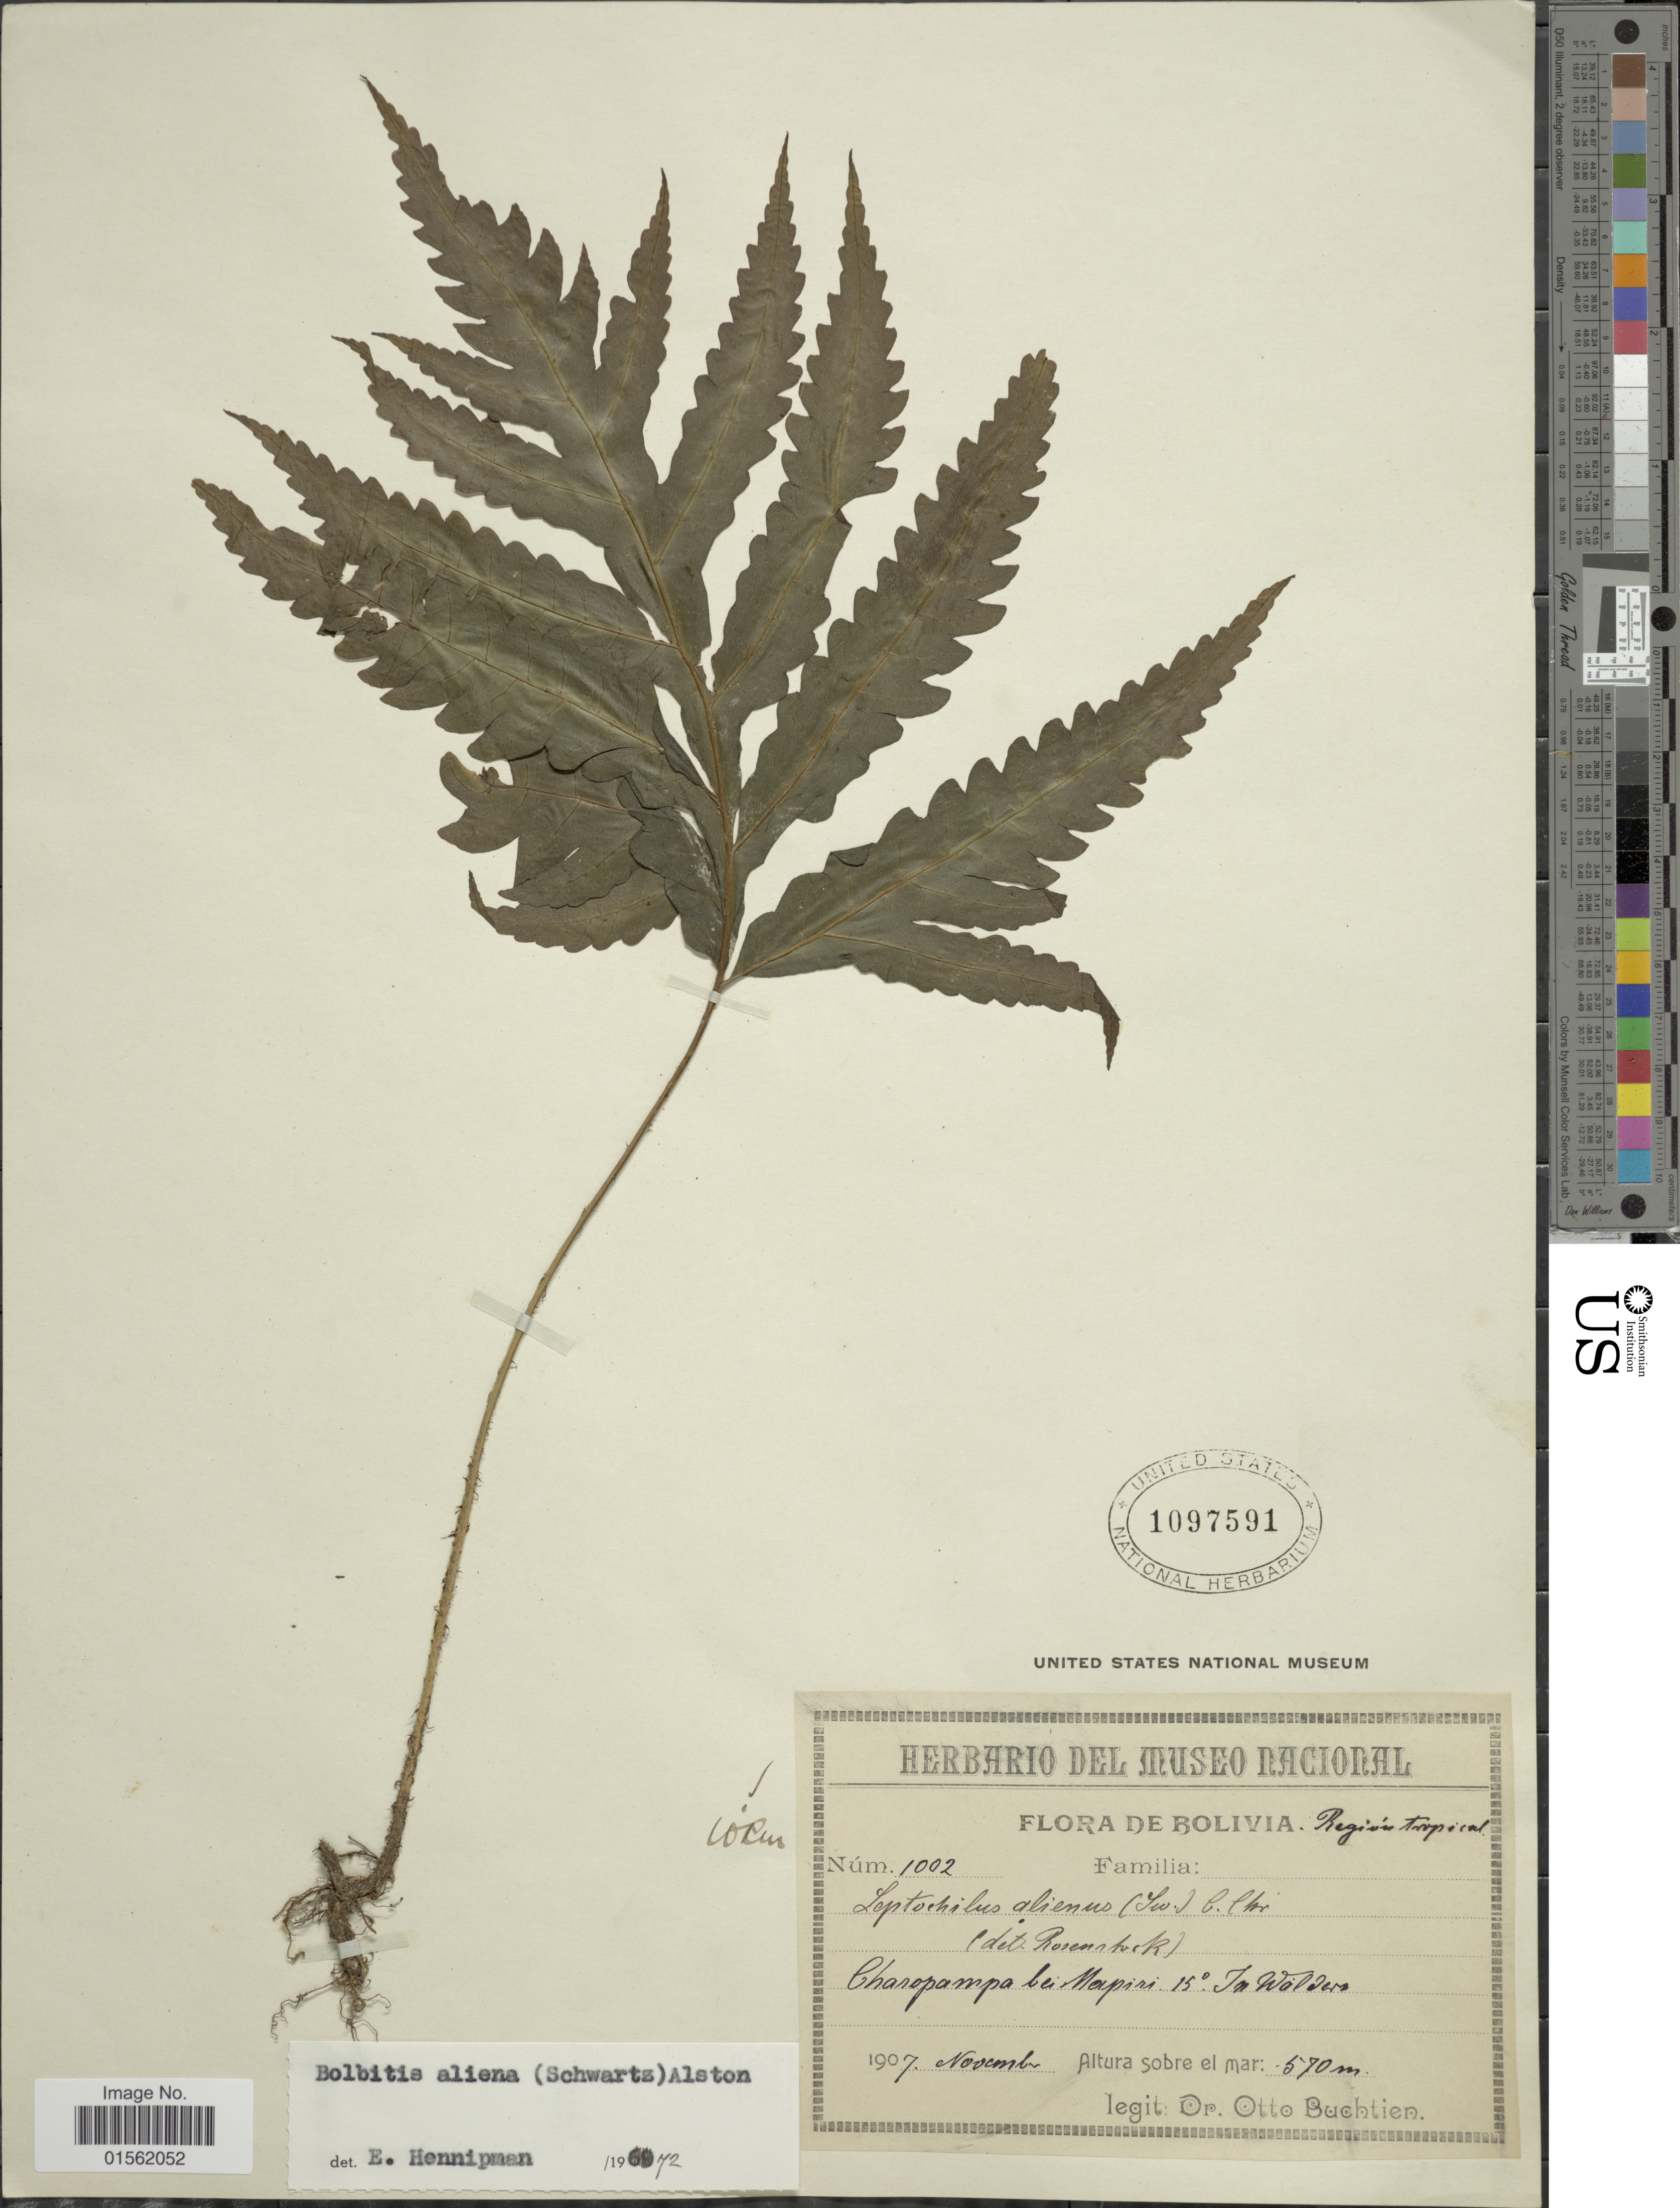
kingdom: Plantae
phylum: Tracheophyta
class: Polypodiopsida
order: Polypodiales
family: Dryopteridaceae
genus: Bolbitis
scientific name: Bolbitis aliena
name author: (Sw.) Alston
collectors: O. Buchtien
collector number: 1002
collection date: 1907-11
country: Bolivia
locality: Charopampa bei Mapiri 15°. In Walders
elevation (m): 570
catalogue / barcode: US 1097591